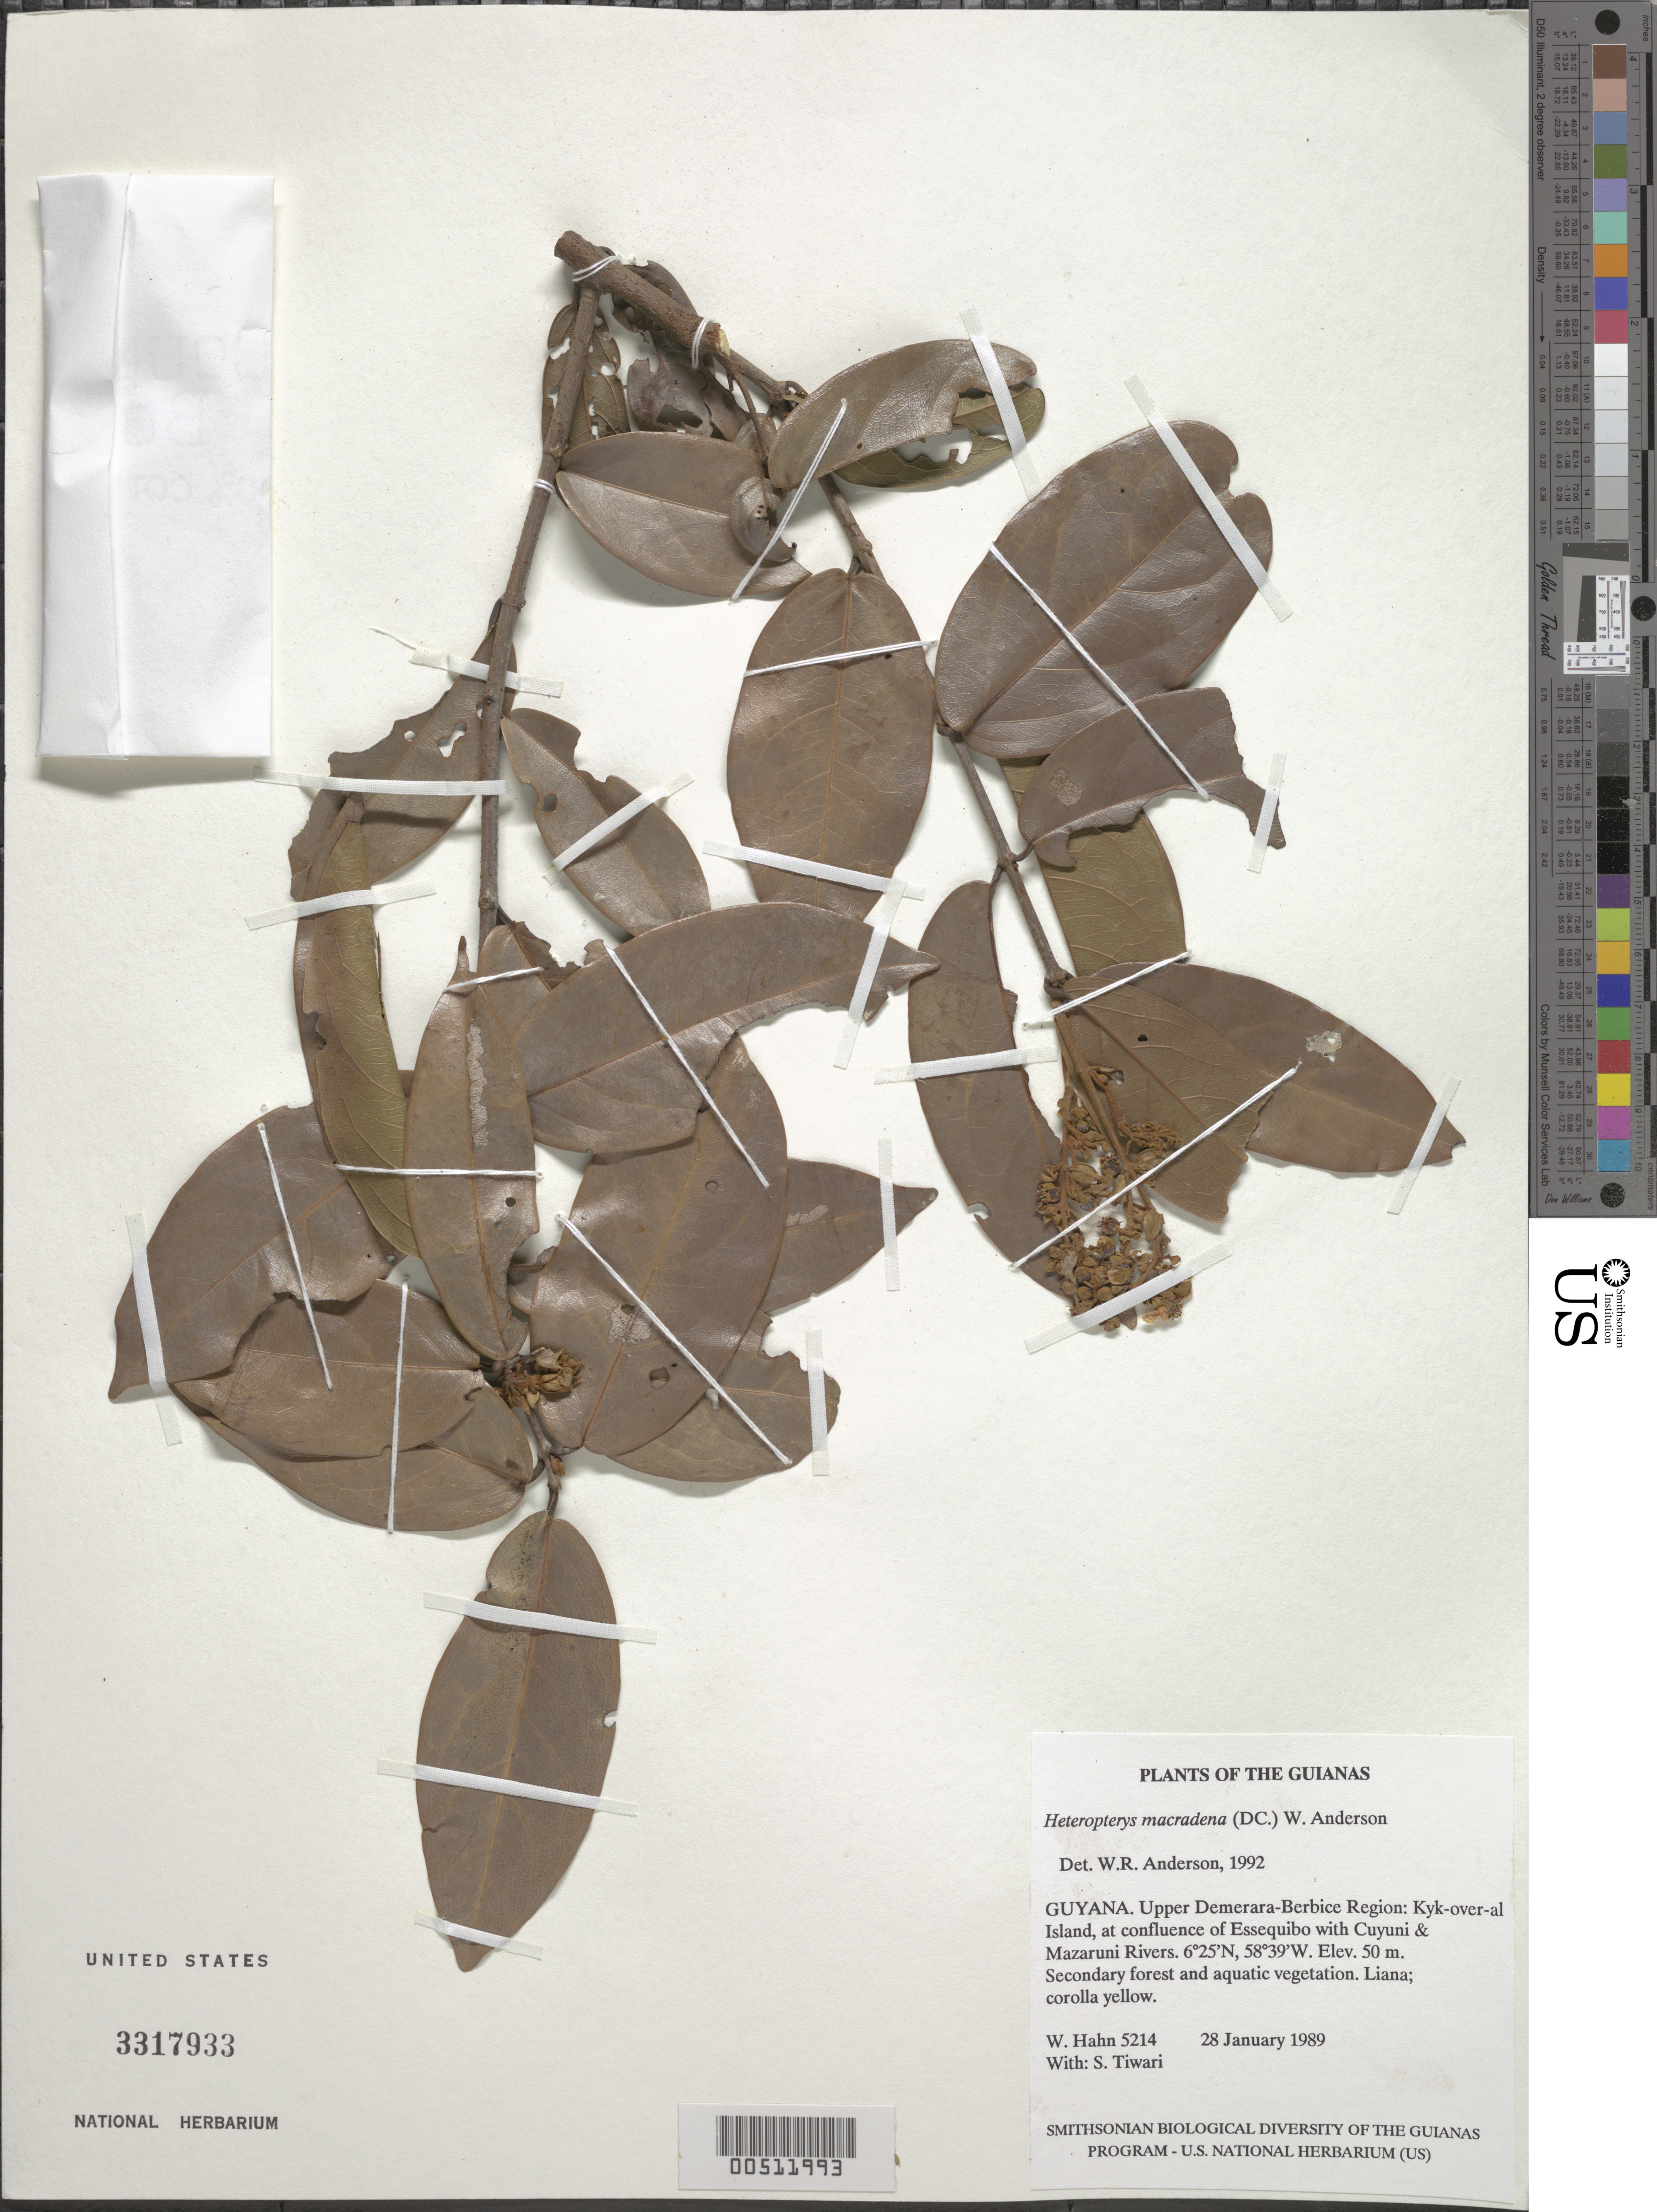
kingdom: Plantae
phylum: Tracheophyta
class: Magnoliopsida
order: Malpighiales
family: Malpighiaceae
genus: Heteropterys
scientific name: Heteropterys macradena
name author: (DC.) W.R. Anderson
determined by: Anderson, W. R., (MICH), University of Michigan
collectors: W. Hahn & S. Tiwari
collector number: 5214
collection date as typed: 28 January 1989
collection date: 1989-01-28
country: Guyana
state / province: U. Demerara-Berbice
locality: Kyk-over-al Island, at confluence of Essequibo with Cuyuni & Mazaruni Rivers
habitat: Secondary forest and aquatic vegetation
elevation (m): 50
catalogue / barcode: US 3317933